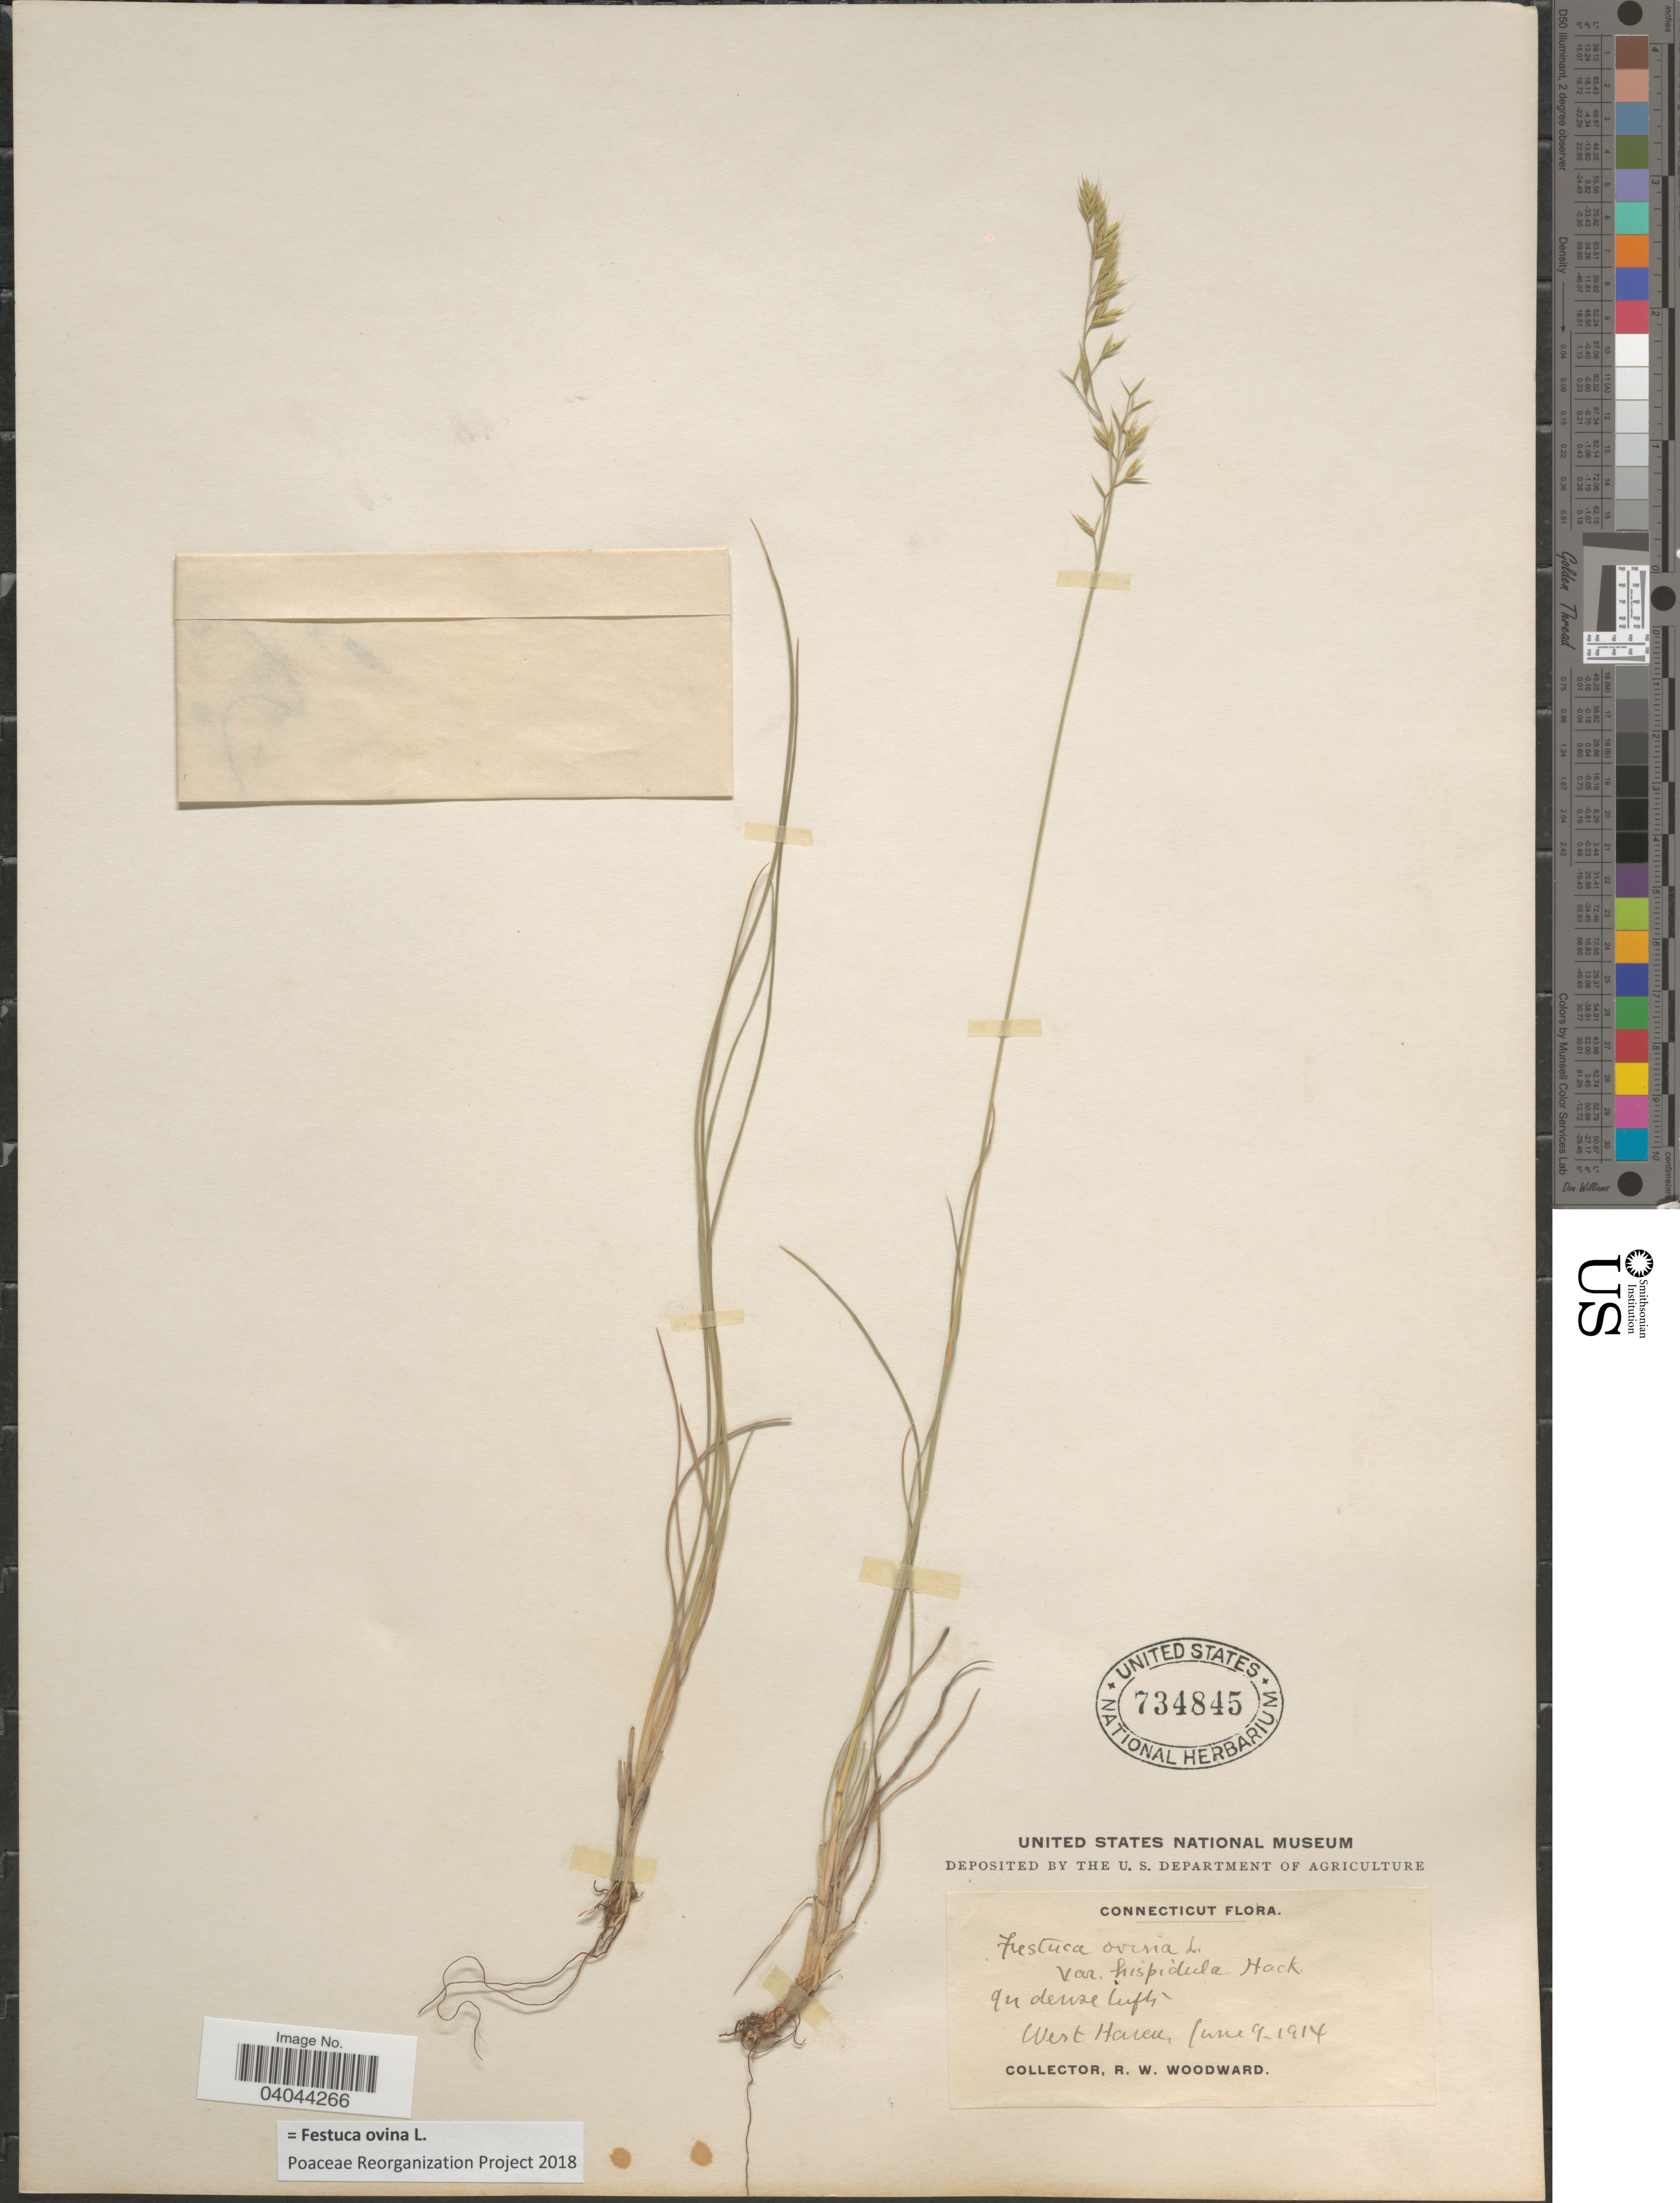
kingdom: Plantae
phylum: Tracheophyta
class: Liliopsida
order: Poales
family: Poaceae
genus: Festuca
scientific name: Festuca ovina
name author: L.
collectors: R. Woodward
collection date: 1914-06-09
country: United States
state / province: Connecticut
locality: West Haven.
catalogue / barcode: US 734845